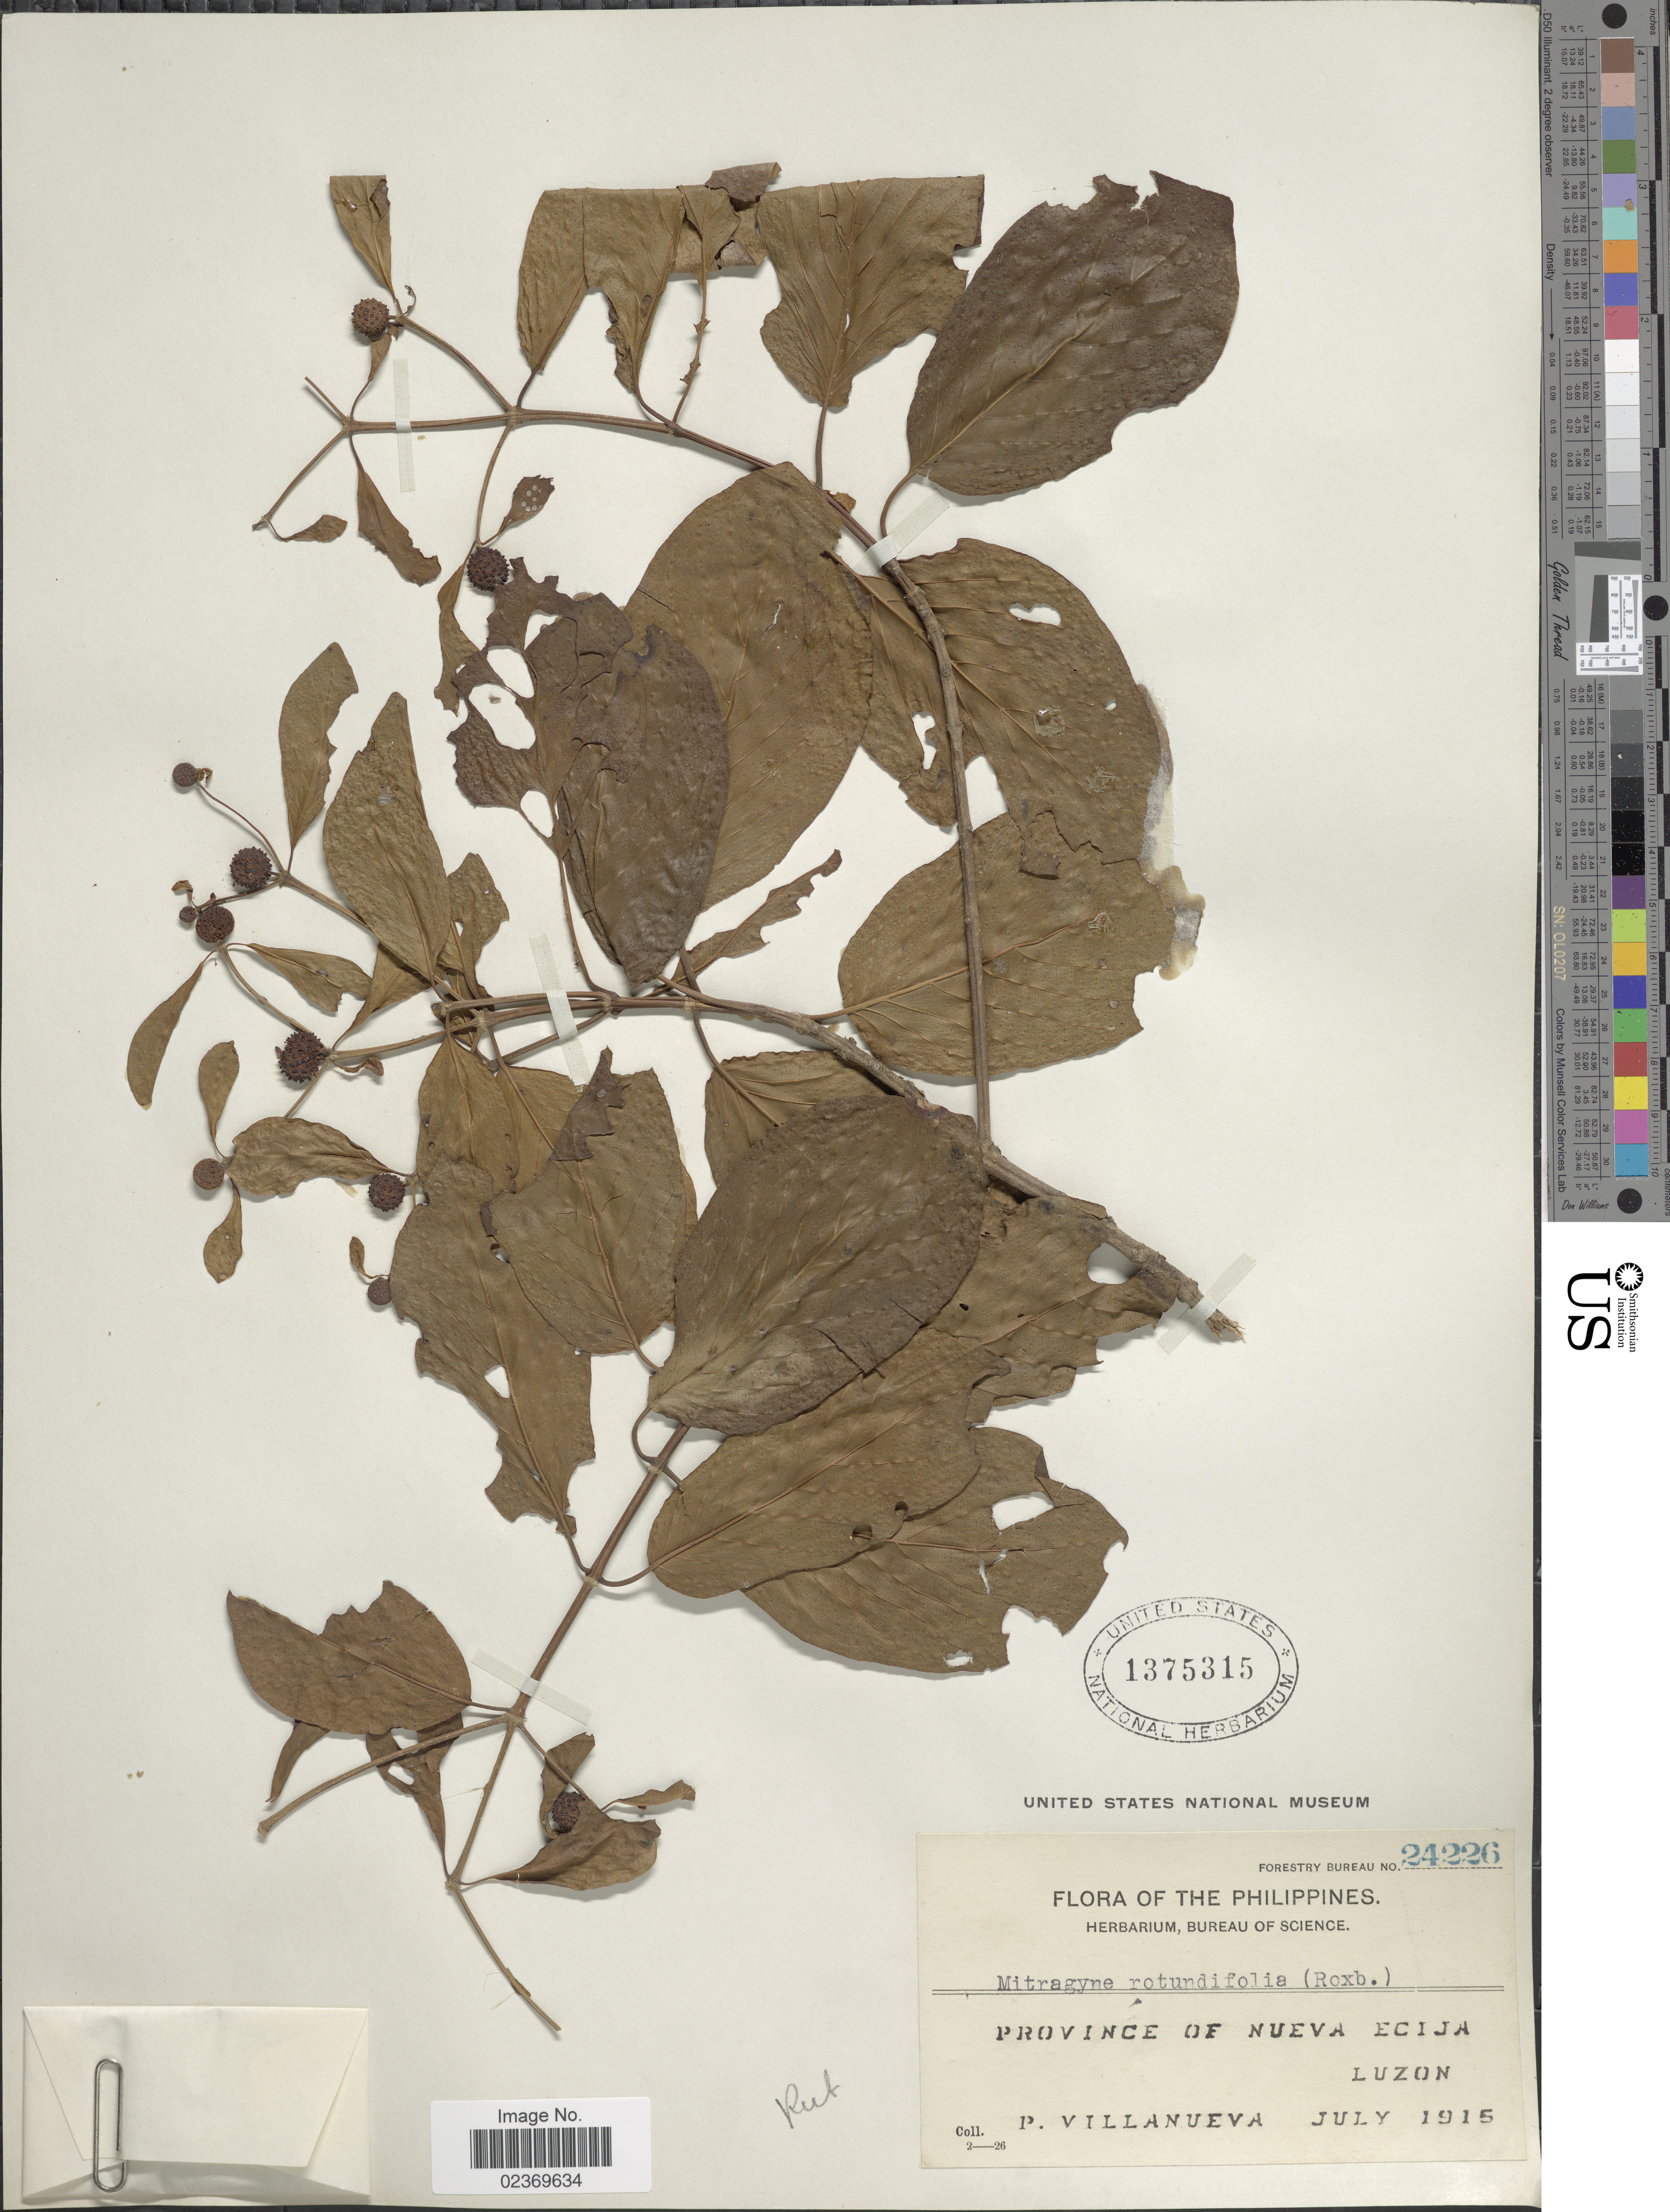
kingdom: Plantae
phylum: Tracheophyta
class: Magnoliopsida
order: Gentianales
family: Rubiaceae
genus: Mitragyna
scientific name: Mitragyna rotundifolia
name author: (Roxb.) Kuntze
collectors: P. Villanueva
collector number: Forestry Bureau 24226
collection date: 1915-07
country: Philippines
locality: Province of Nueva Ecija, Luzon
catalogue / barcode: US 1375315